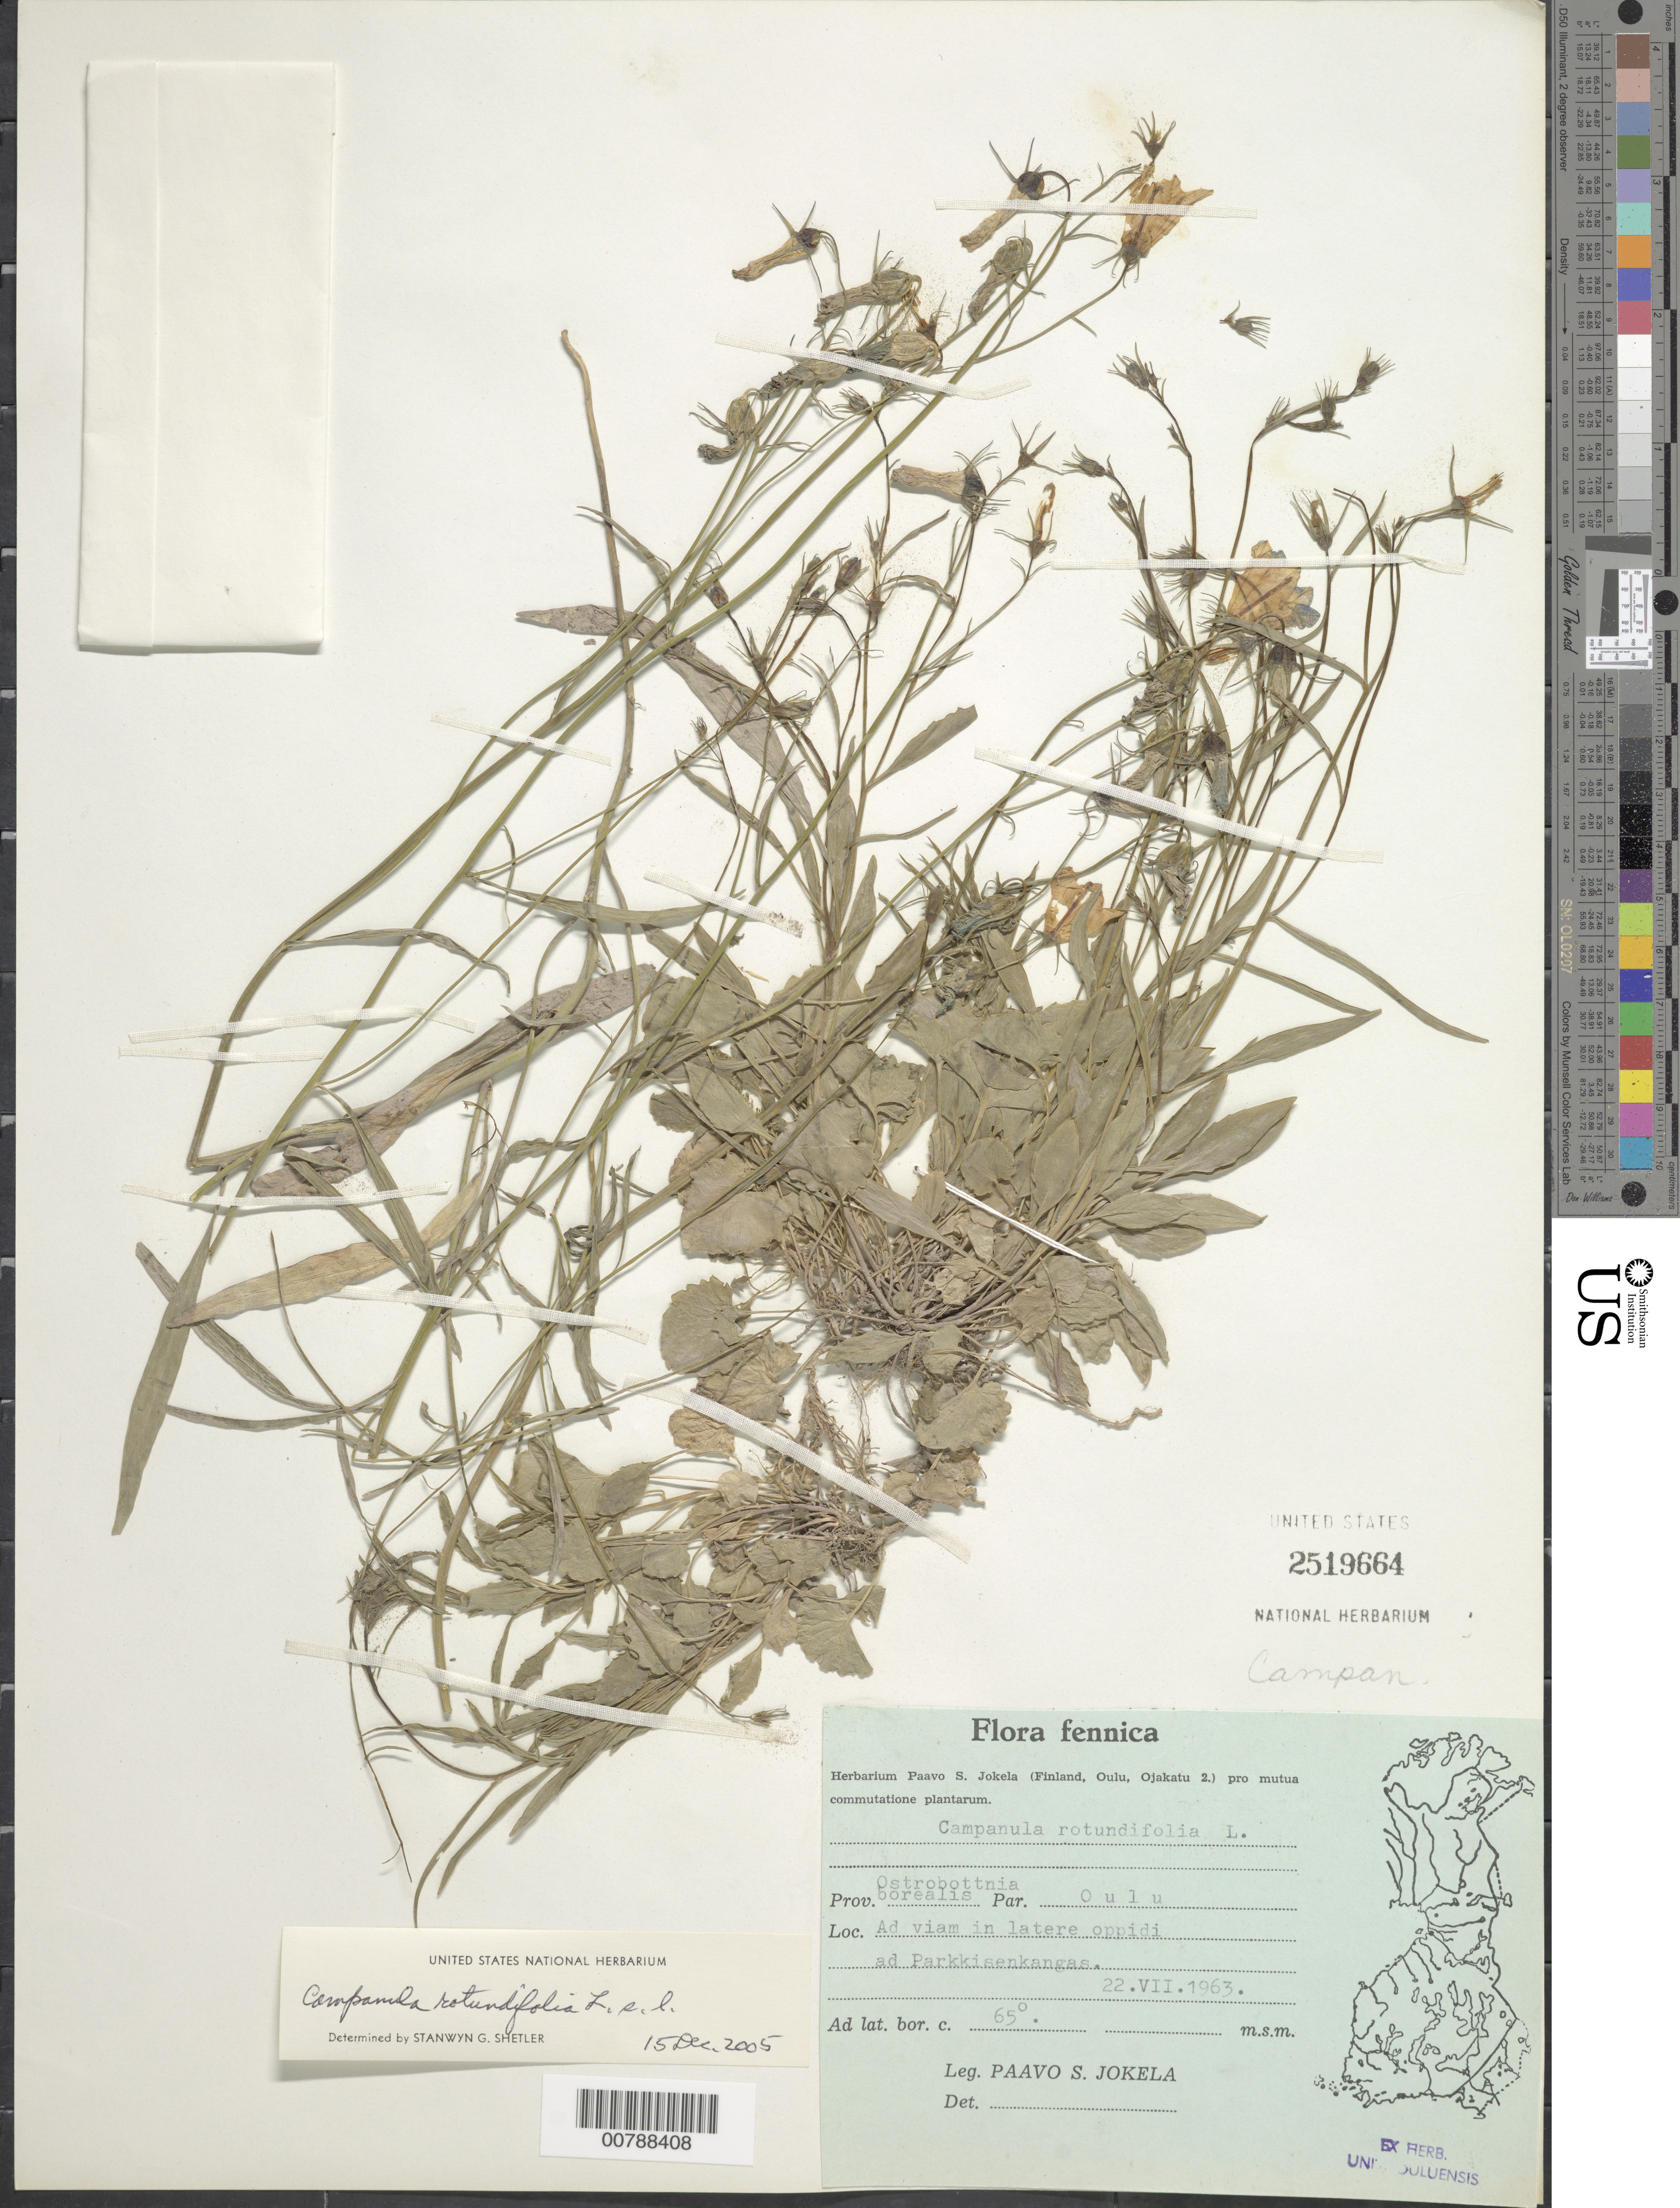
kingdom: Plantae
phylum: Tracheophyta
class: Magnoliopsida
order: Asterales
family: Campanulaceae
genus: Campanula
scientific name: Campanula rotundifolia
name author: L.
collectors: P. Jokela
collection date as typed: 22 Jul 1963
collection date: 1963-07-22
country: Finland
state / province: Pohjois-Pohjanmaa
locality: Haukipudas. Ad viam in latere oppidi ad Parkkisenkangas.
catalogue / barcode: US 2519664